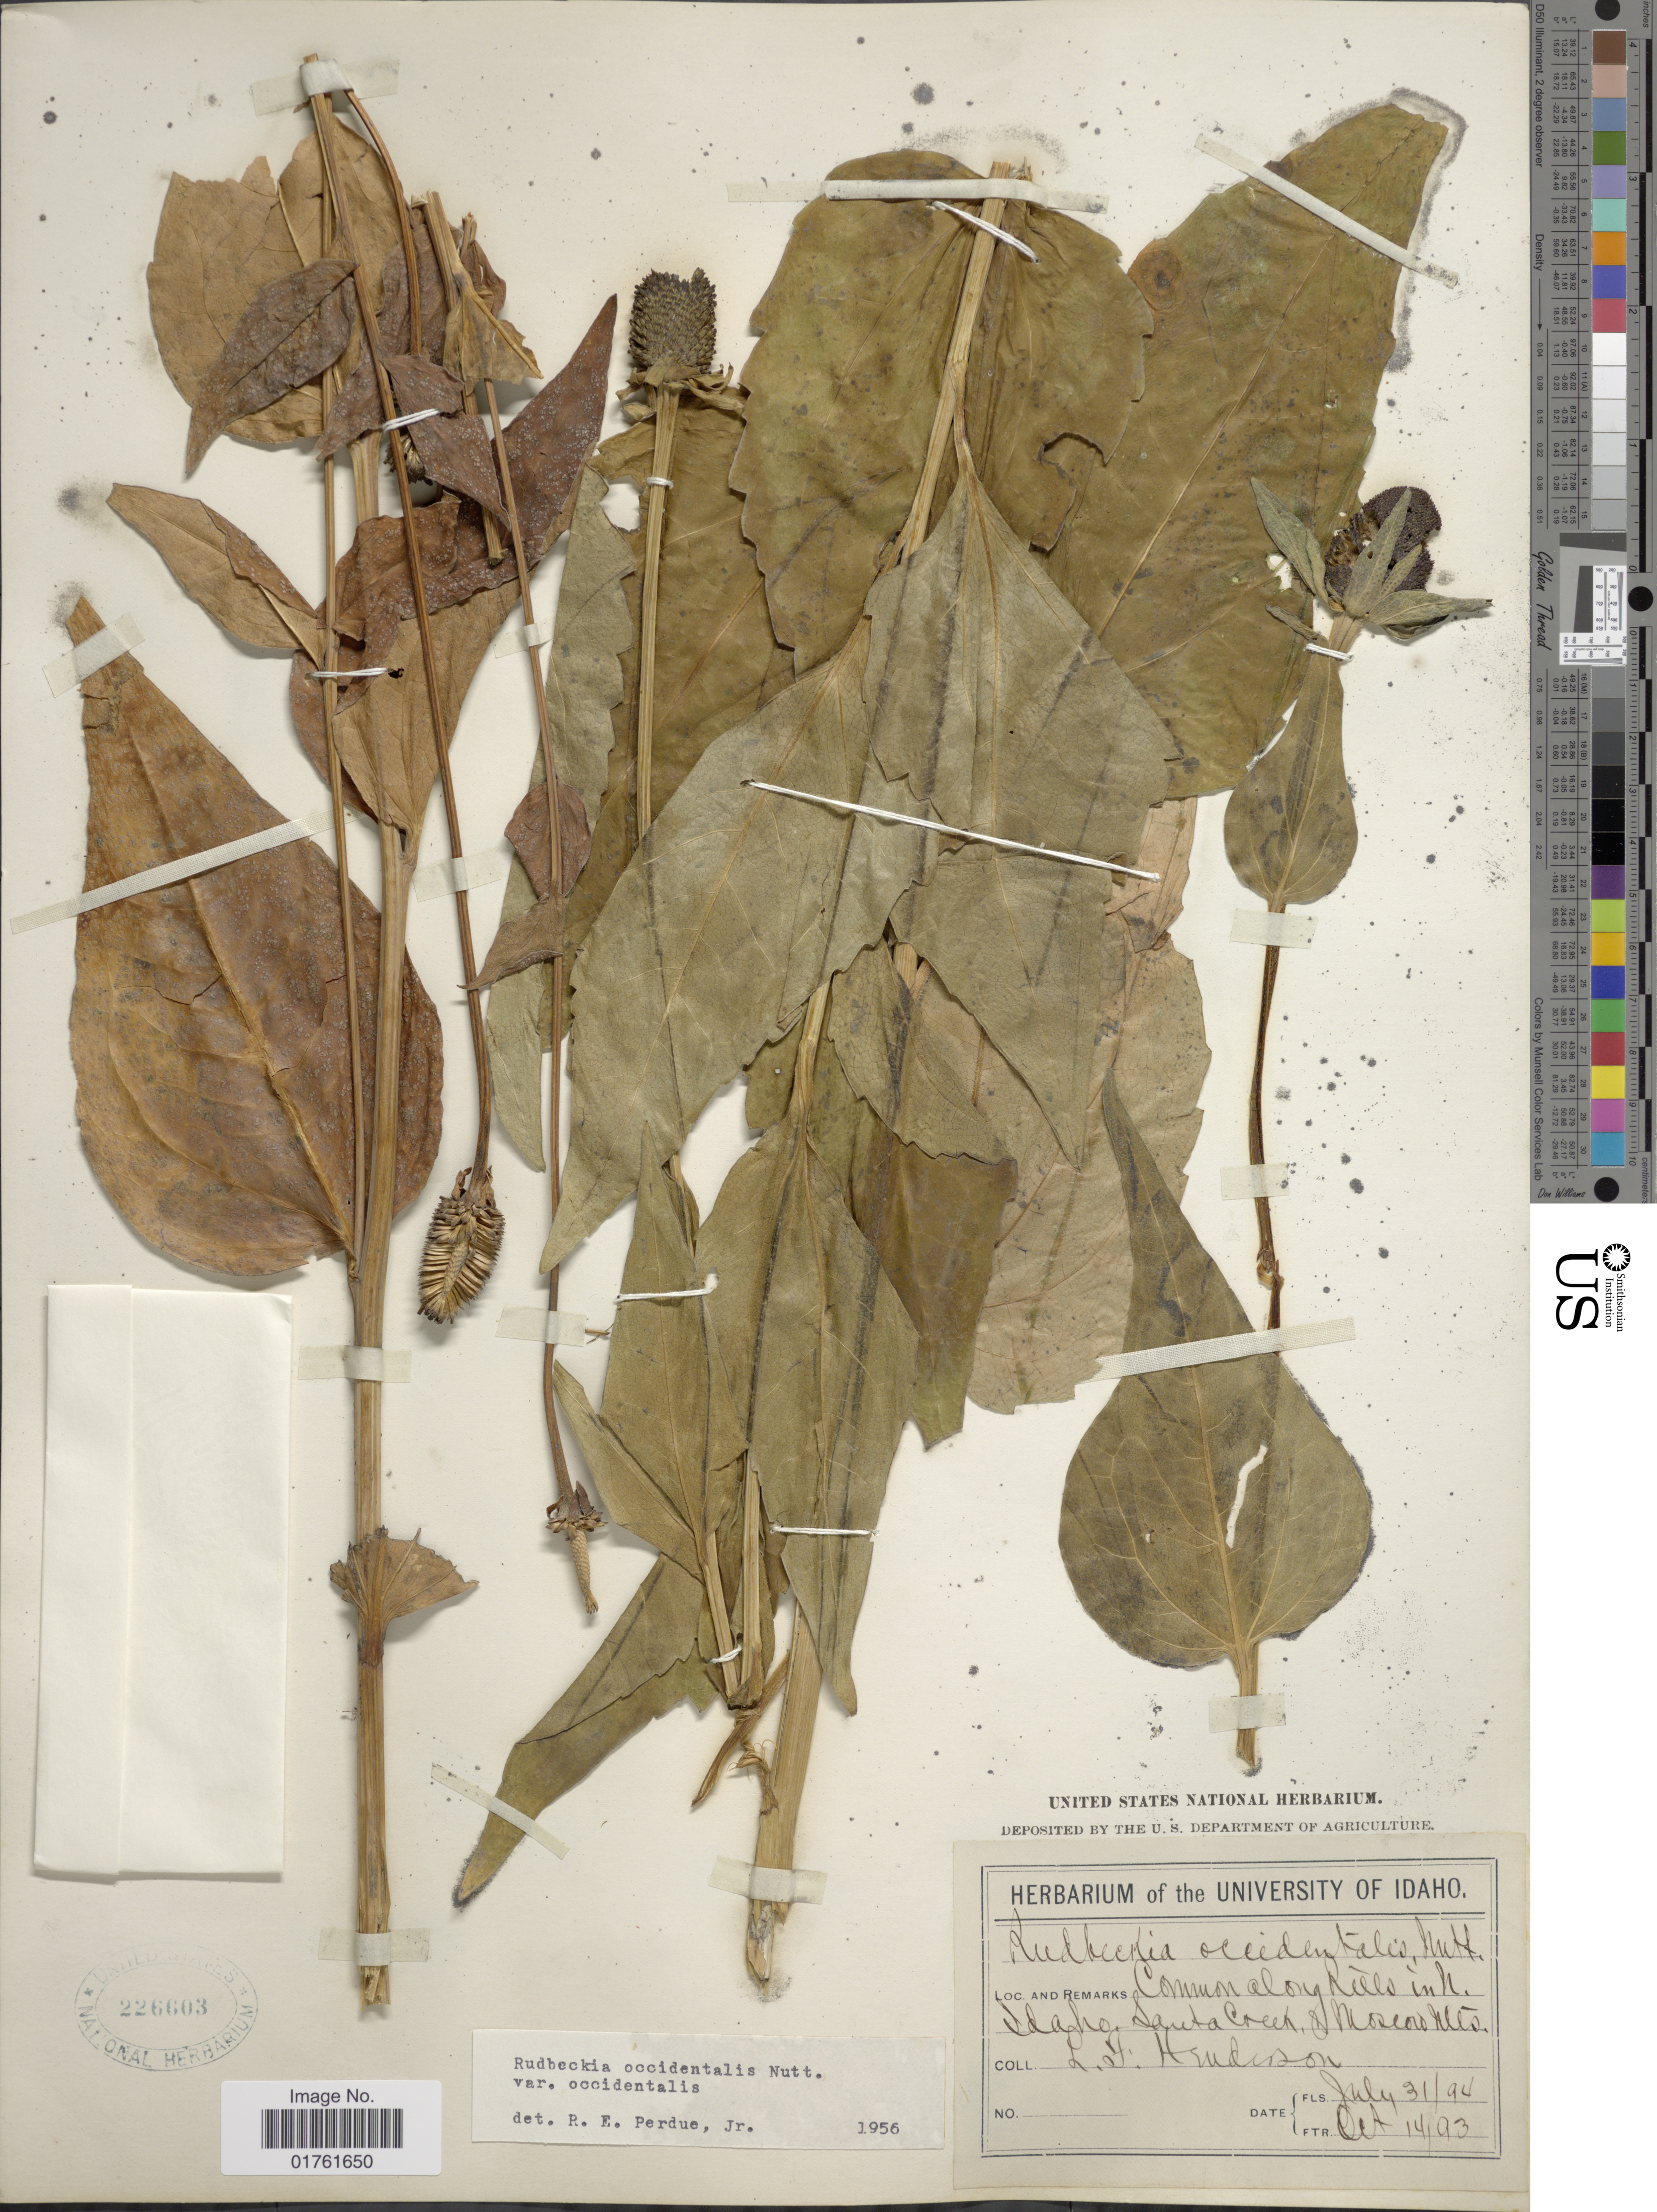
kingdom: Plantae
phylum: Tracheophyta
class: Magnoliopsida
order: Asterales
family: Asteraceae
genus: Rudbeckia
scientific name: Rudbeckia occidentalis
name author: Nutt.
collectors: L. F. Hudson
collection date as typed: Transcribed d/m/y: 31/7/94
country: United States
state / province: Idaho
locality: Common along Rills in N. Idaho, Santa Creek & Moscow Mts.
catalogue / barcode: US 226603